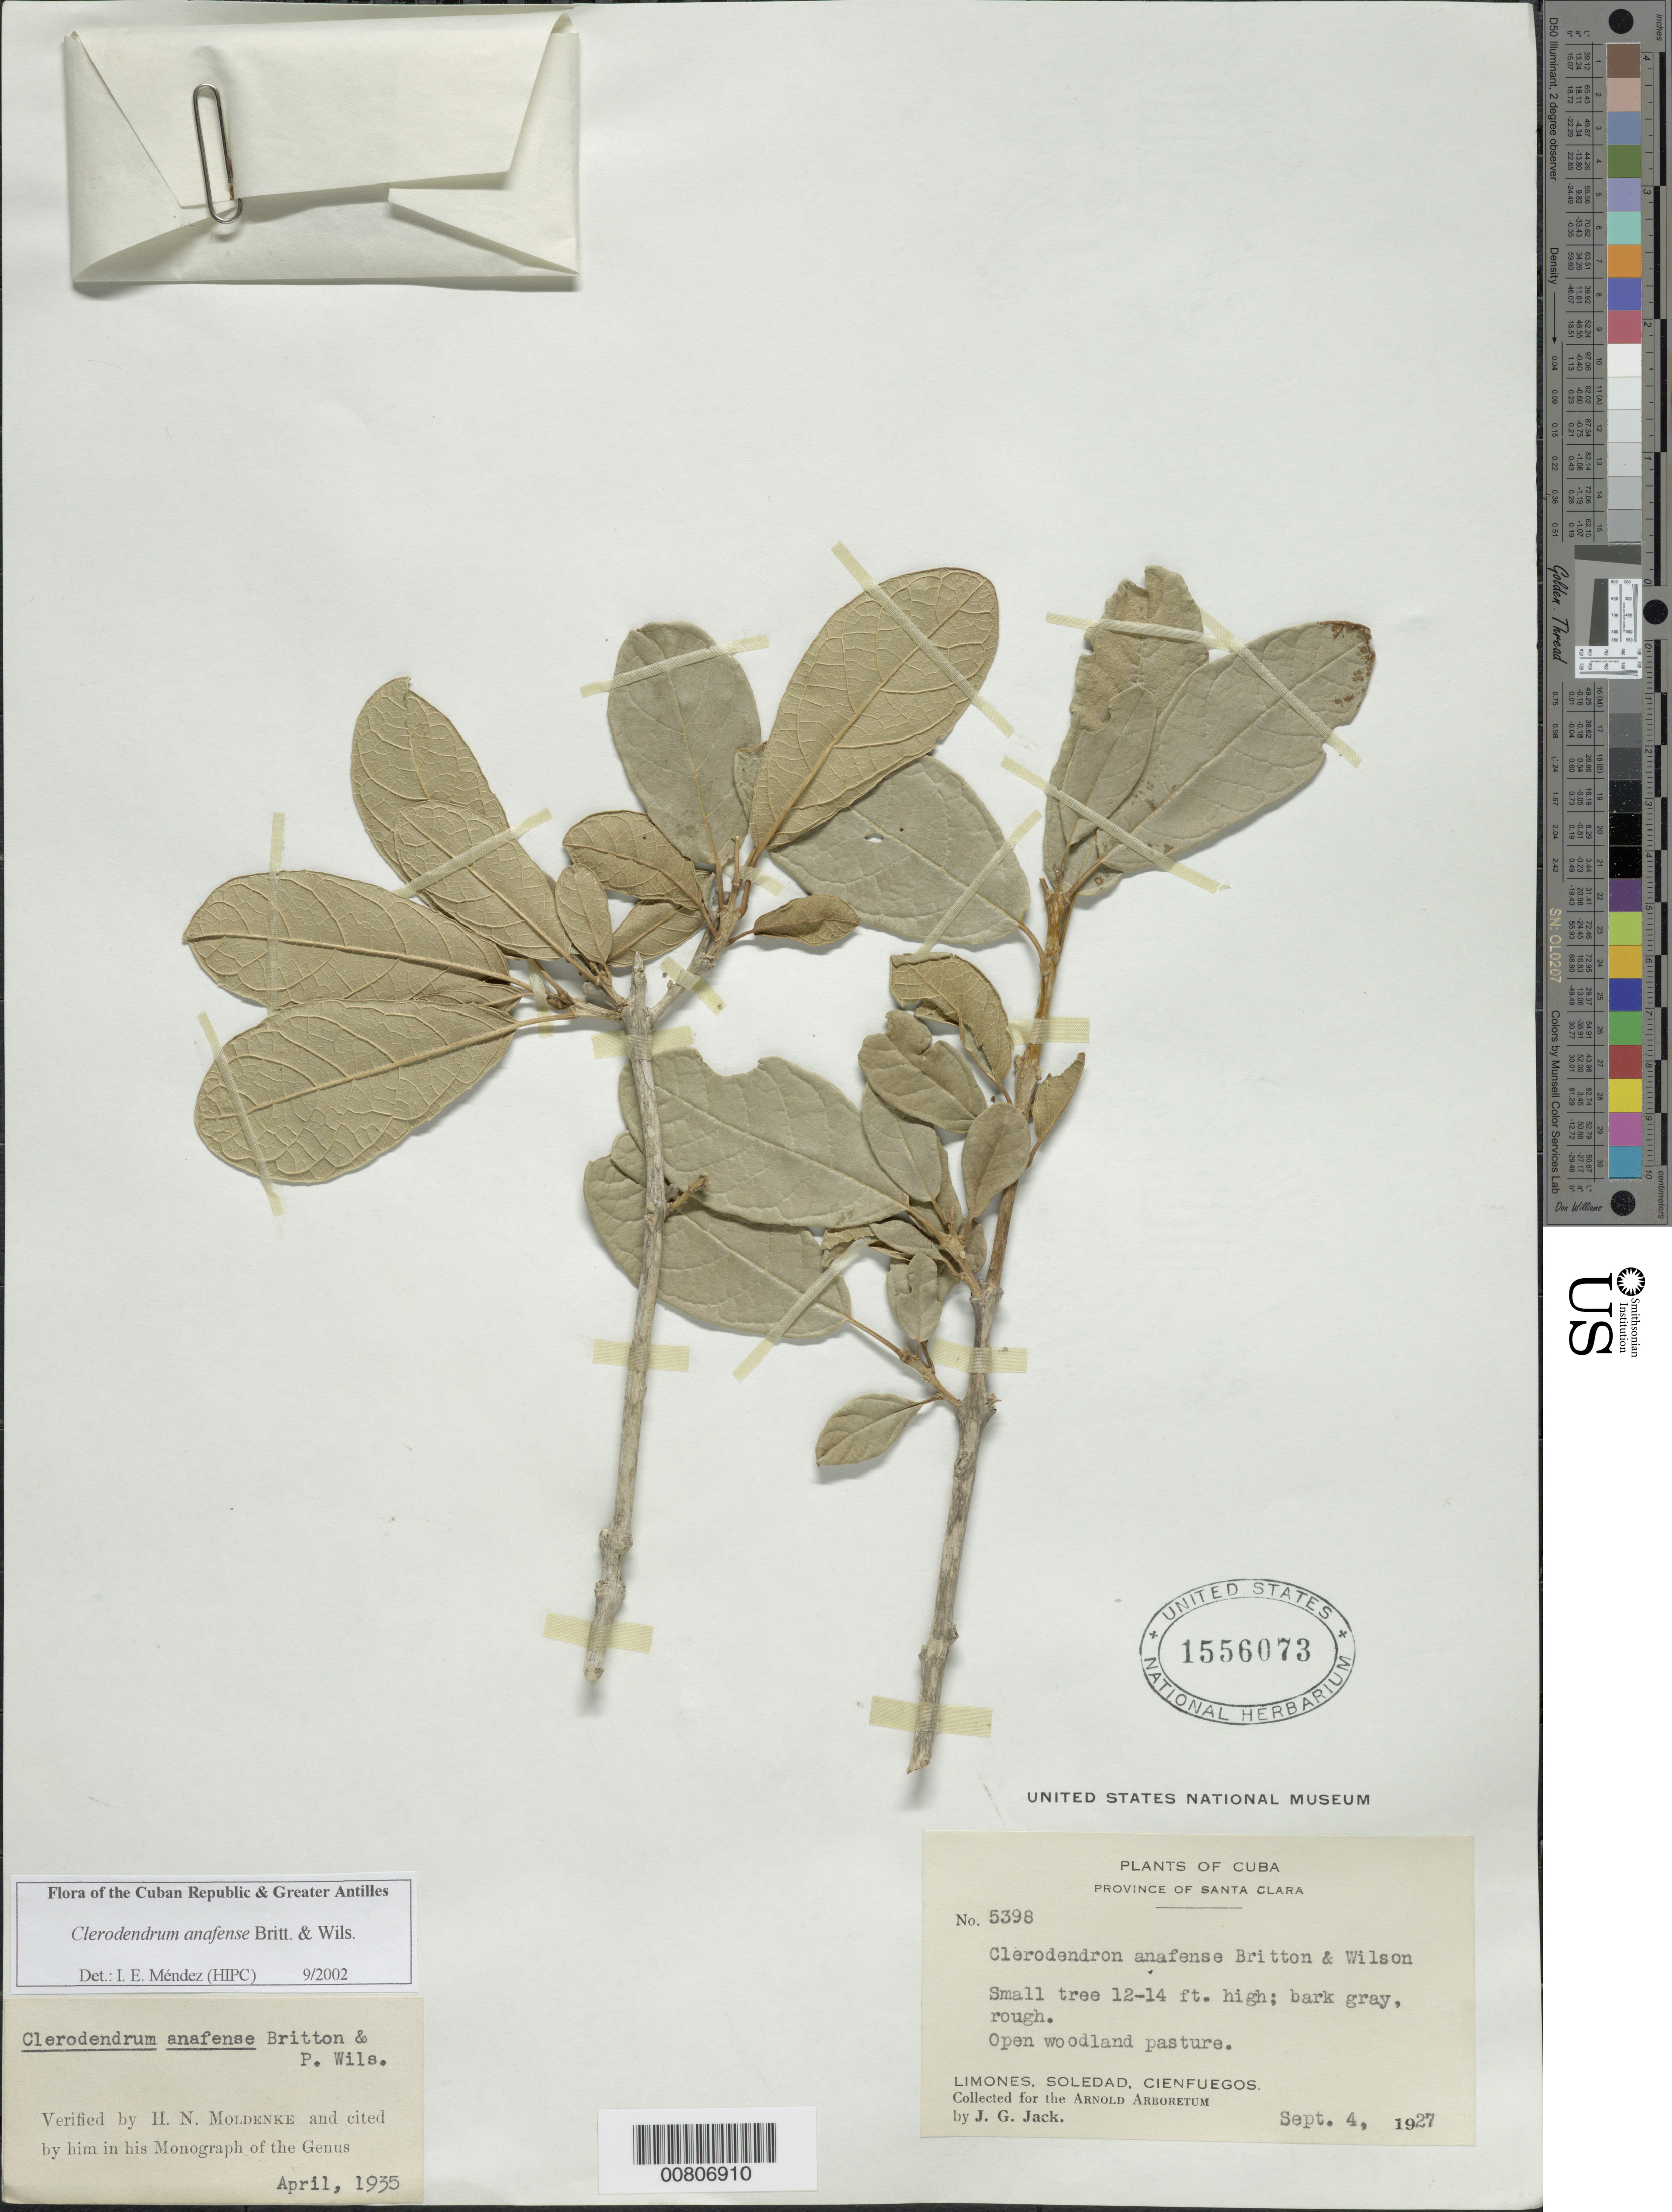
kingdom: Plantae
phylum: Tracheophyta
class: Magnoliopsida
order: Lamiales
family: Lamiaceae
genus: Clerodendrum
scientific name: Clerodendrum anafense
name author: Britton & P. Wilson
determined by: Méndez, Isidro E., (HIPC)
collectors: J. G. Jack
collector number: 5398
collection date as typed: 04 Sep 1927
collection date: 1927-09-04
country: Cuba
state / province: Cienfuegos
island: Cuba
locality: Santa Clara Prov , Limones, Soledad, Cienfuegos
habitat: Open woodland pasture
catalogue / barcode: US 1556073